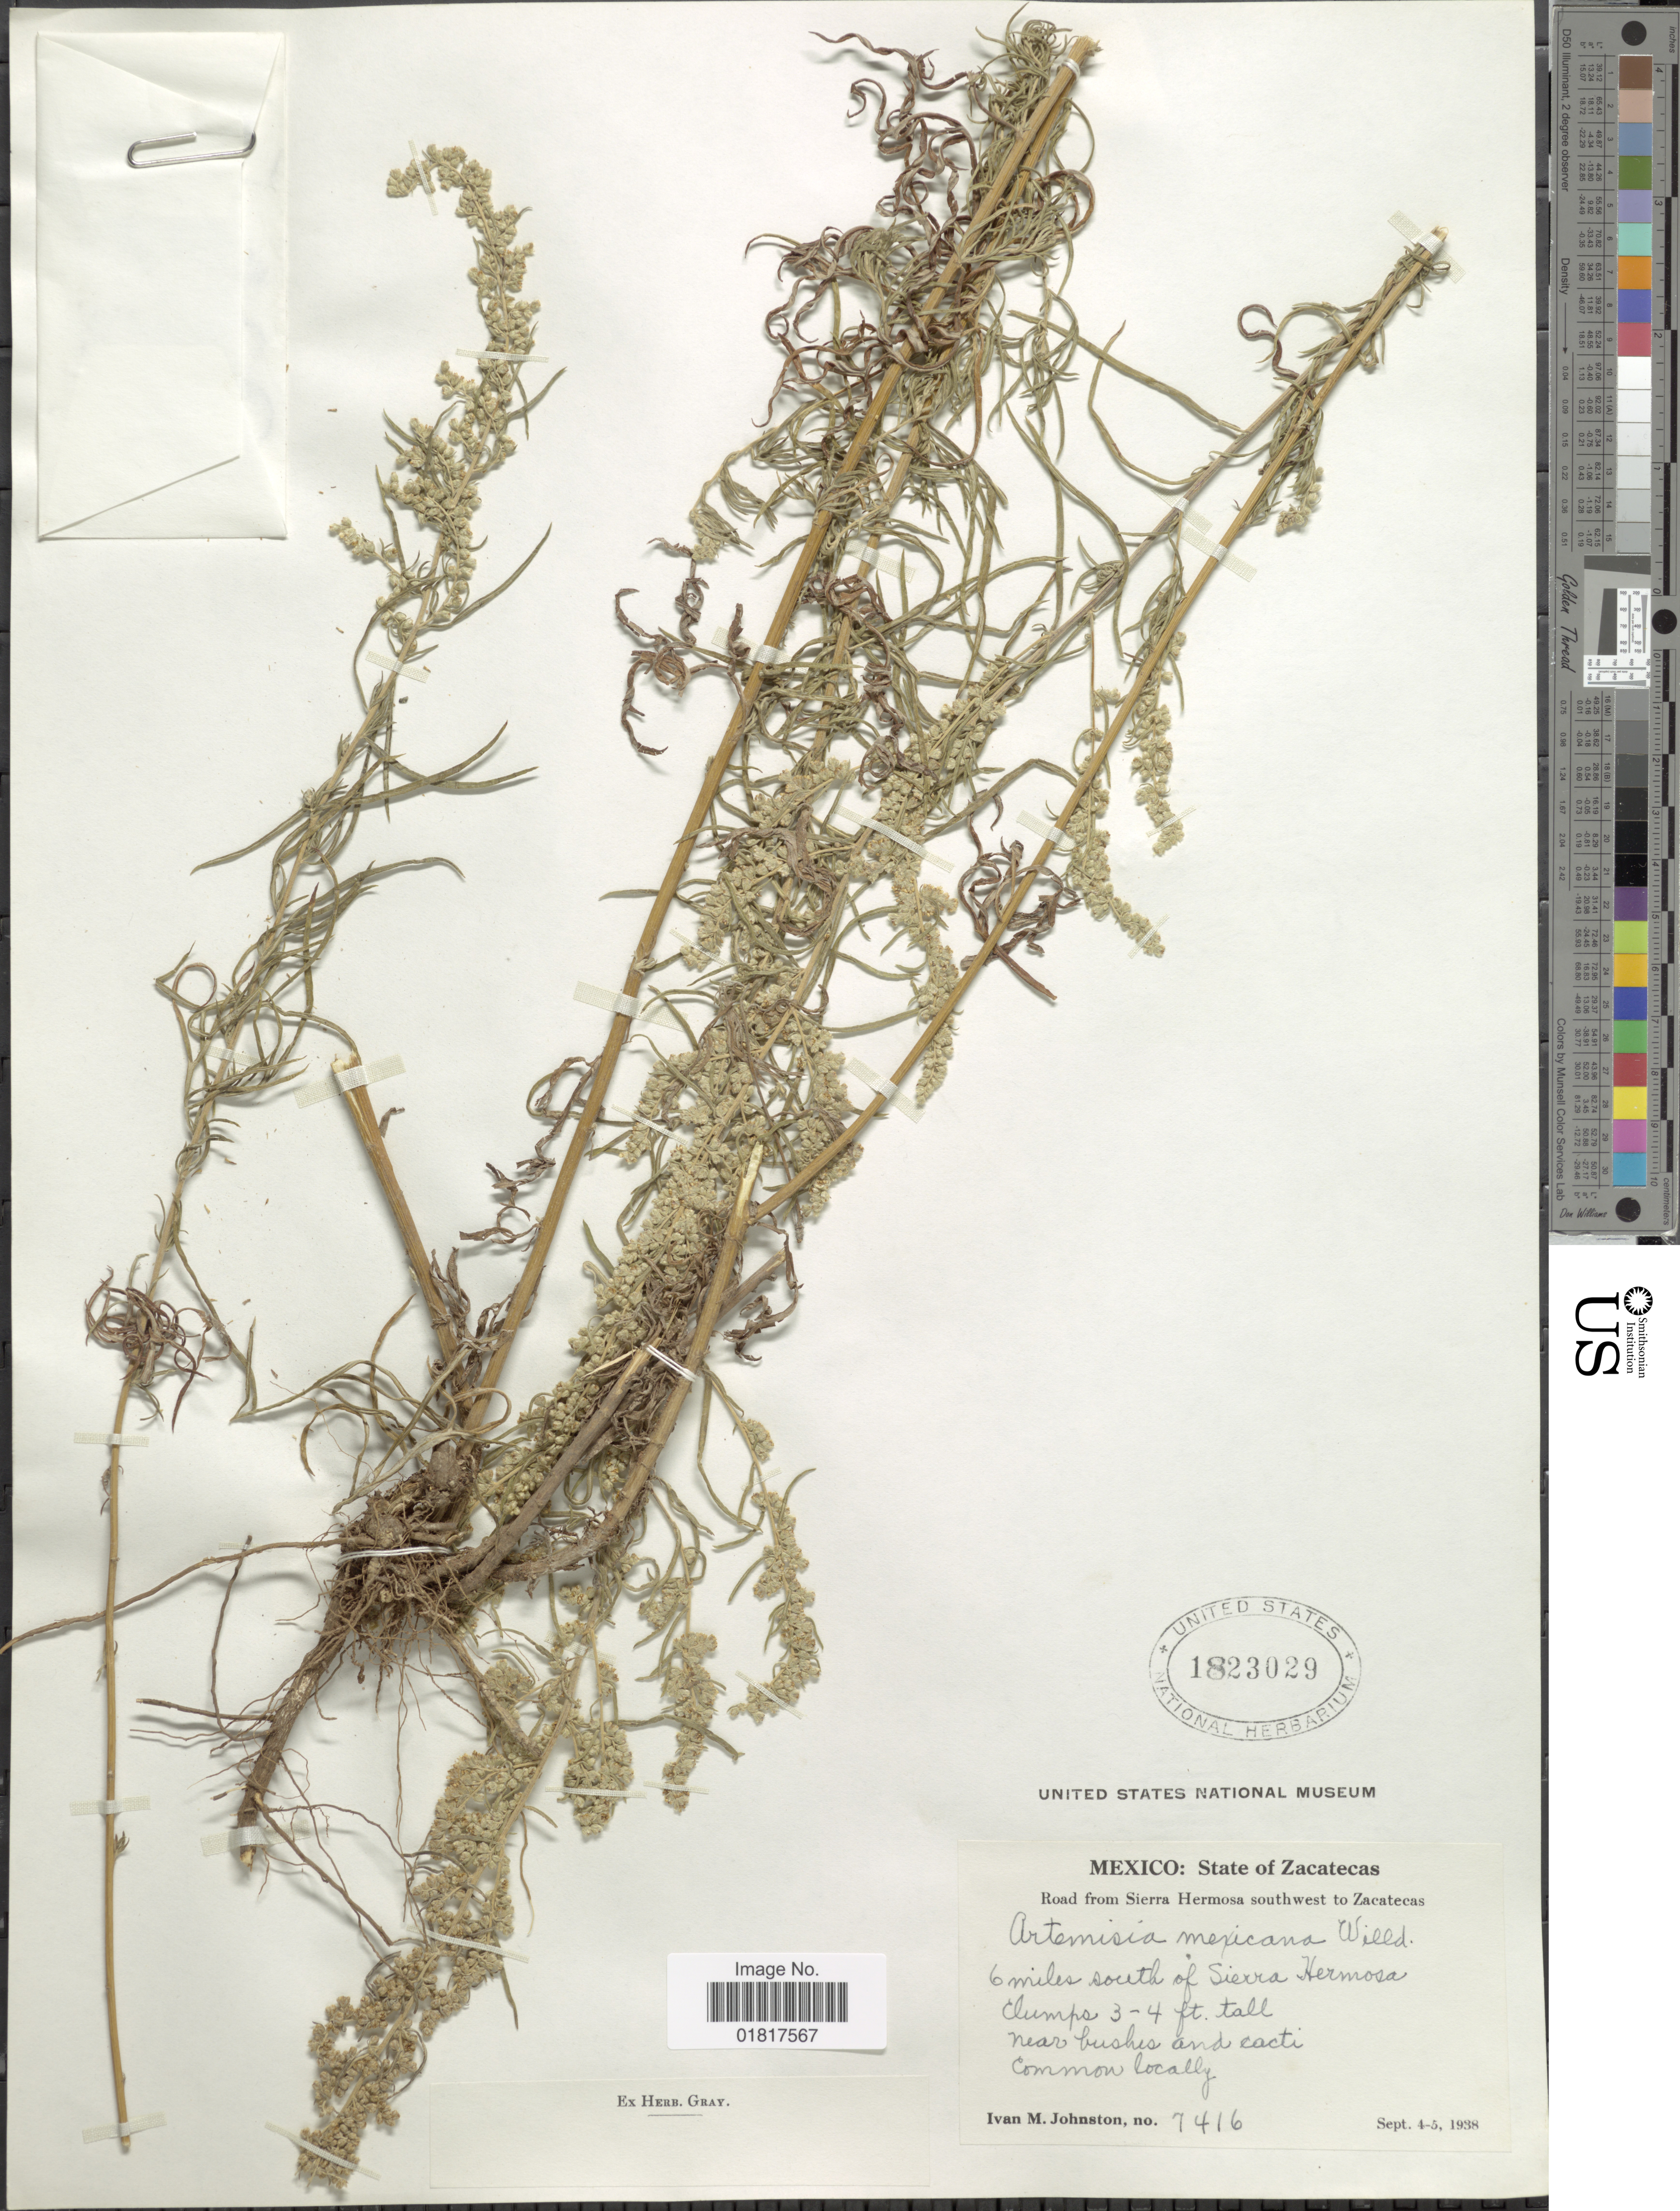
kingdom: Plantae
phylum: Tracheophyta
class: Magnoliopsida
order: Asterales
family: Asteraceae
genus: Artemisia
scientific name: Artemisia ludoviciana subsp. mexicana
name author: (Willd. ex Spreng.) D.D. Keck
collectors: I.M. Johnston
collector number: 7416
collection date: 1938-09-04/1938-09-05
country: Mexico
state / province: Zacatecas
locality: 6 miles south of Sierra Hermosa, near bushes and cacti common locally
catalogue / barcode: US 1823029